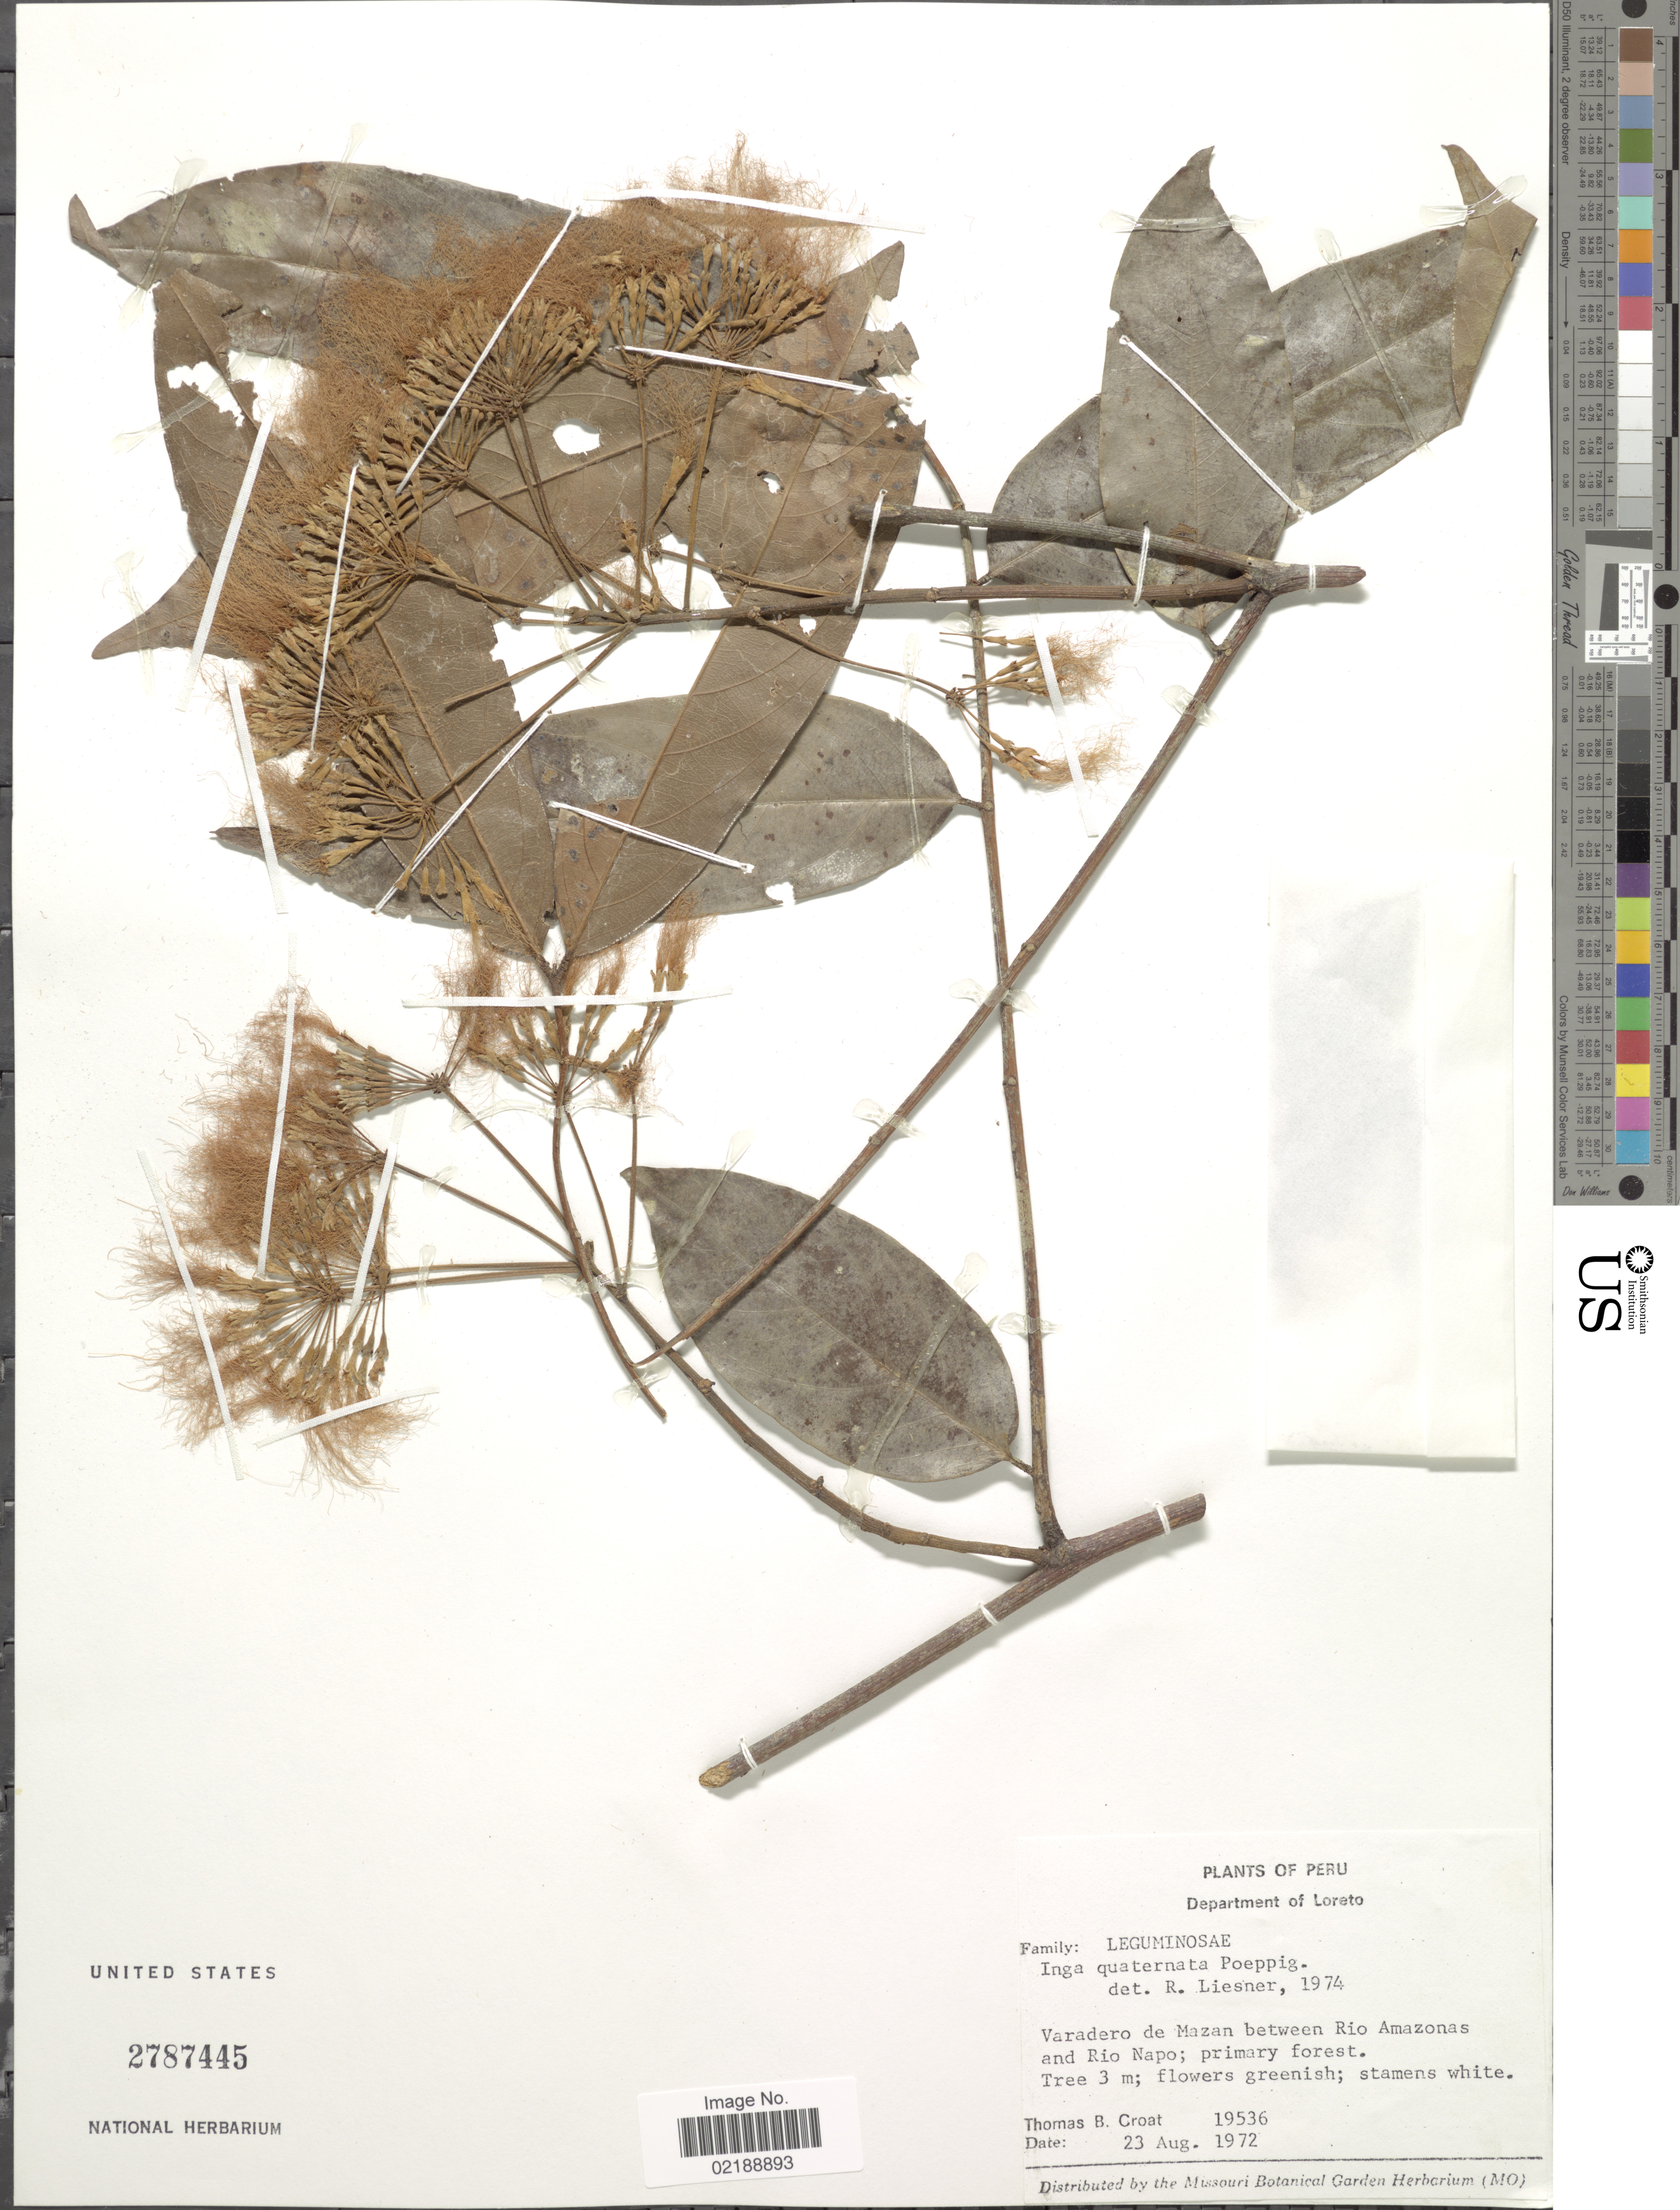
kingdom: Plantae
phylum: Tracheophyta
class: Magnoliopsida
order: Fabales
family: Fabaceae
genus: Inga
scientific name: Inga nobilis subsp. quaternata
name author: (Poepp. & Endl.) T.D. Penn.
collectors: T. B. Croat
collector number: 19536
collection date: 1972-08-23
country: Peru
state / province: Loreto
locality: Department of Loreto, Varadero de Mazan between Rio Amazona and Rio Napo; primary forest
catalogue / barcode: US 2787445